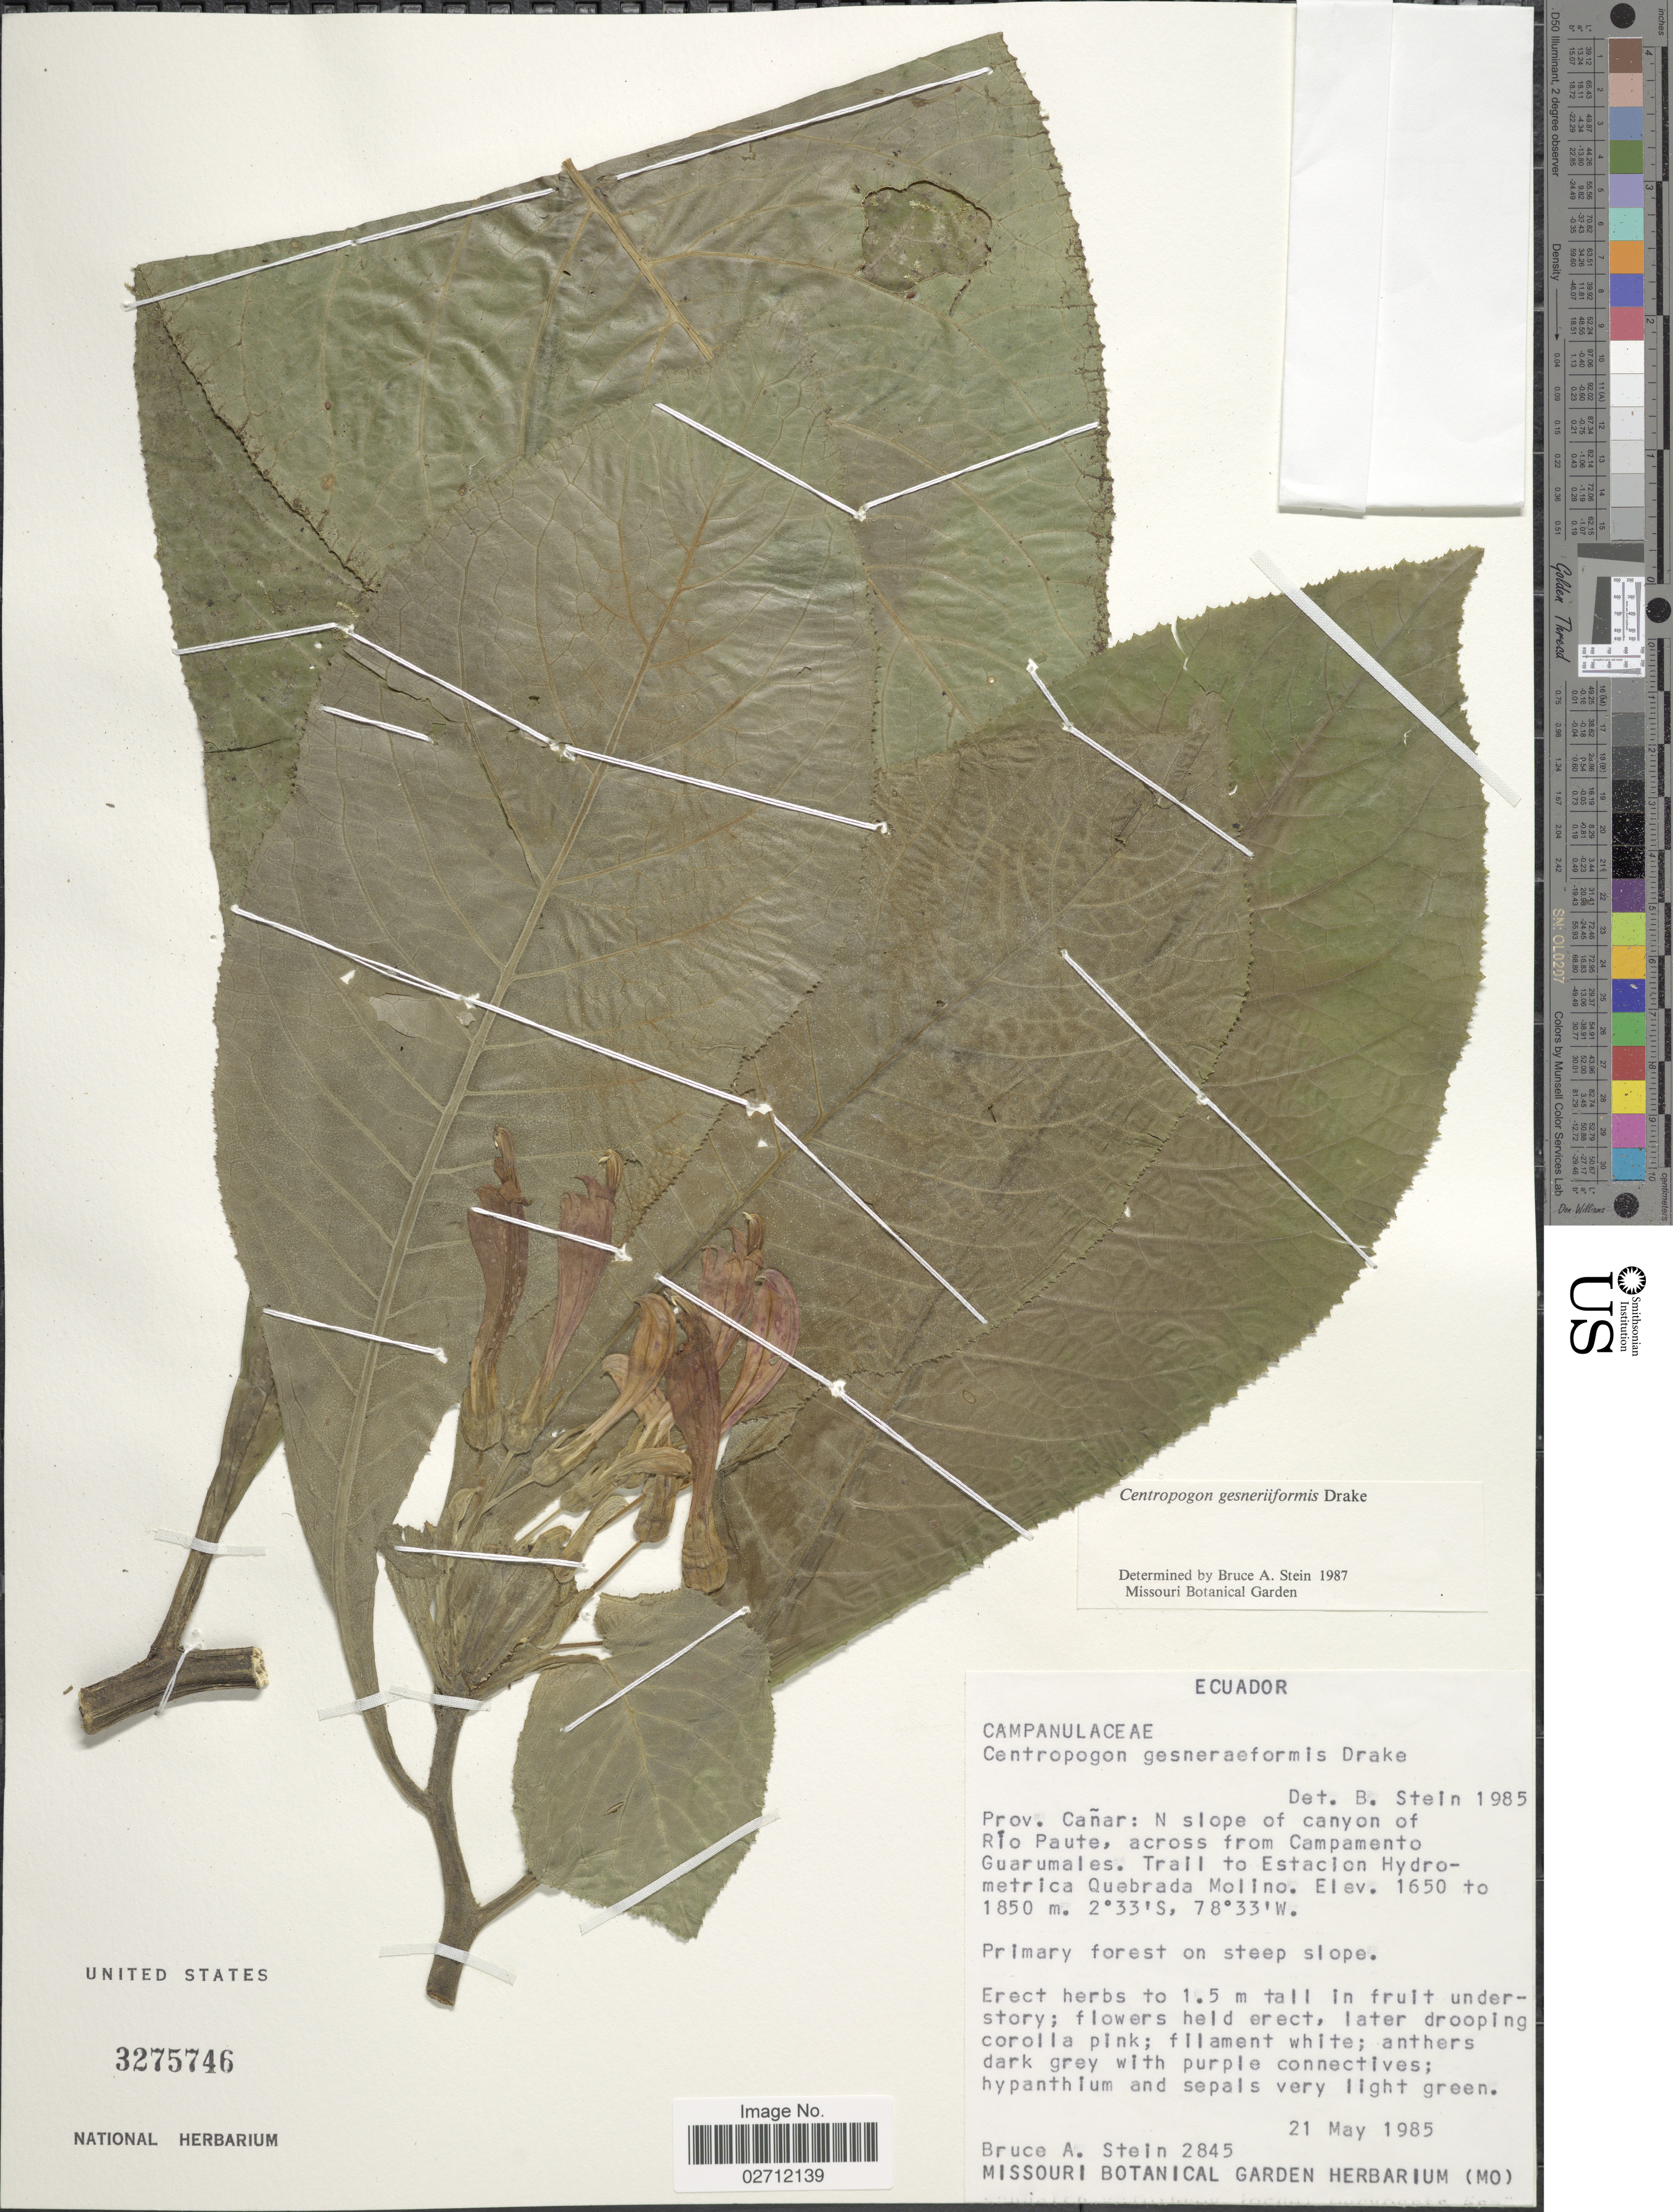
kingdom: Plantae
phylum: Tracheophyta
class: Magnoliopsida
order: Asterales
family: Campanulaceae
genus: Centropogon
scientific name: Centropogon gesneriformis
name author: Drake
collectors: B. A. Stein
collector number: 2845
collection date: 1985-05-21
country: Ecuador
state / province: Cañar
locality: N slope of canyon of Rio Paute, across from Campamento Guarumales, trail to Estacion Hydrometrica Quebrada Molino.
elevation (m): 1850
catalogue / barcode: US 3275746